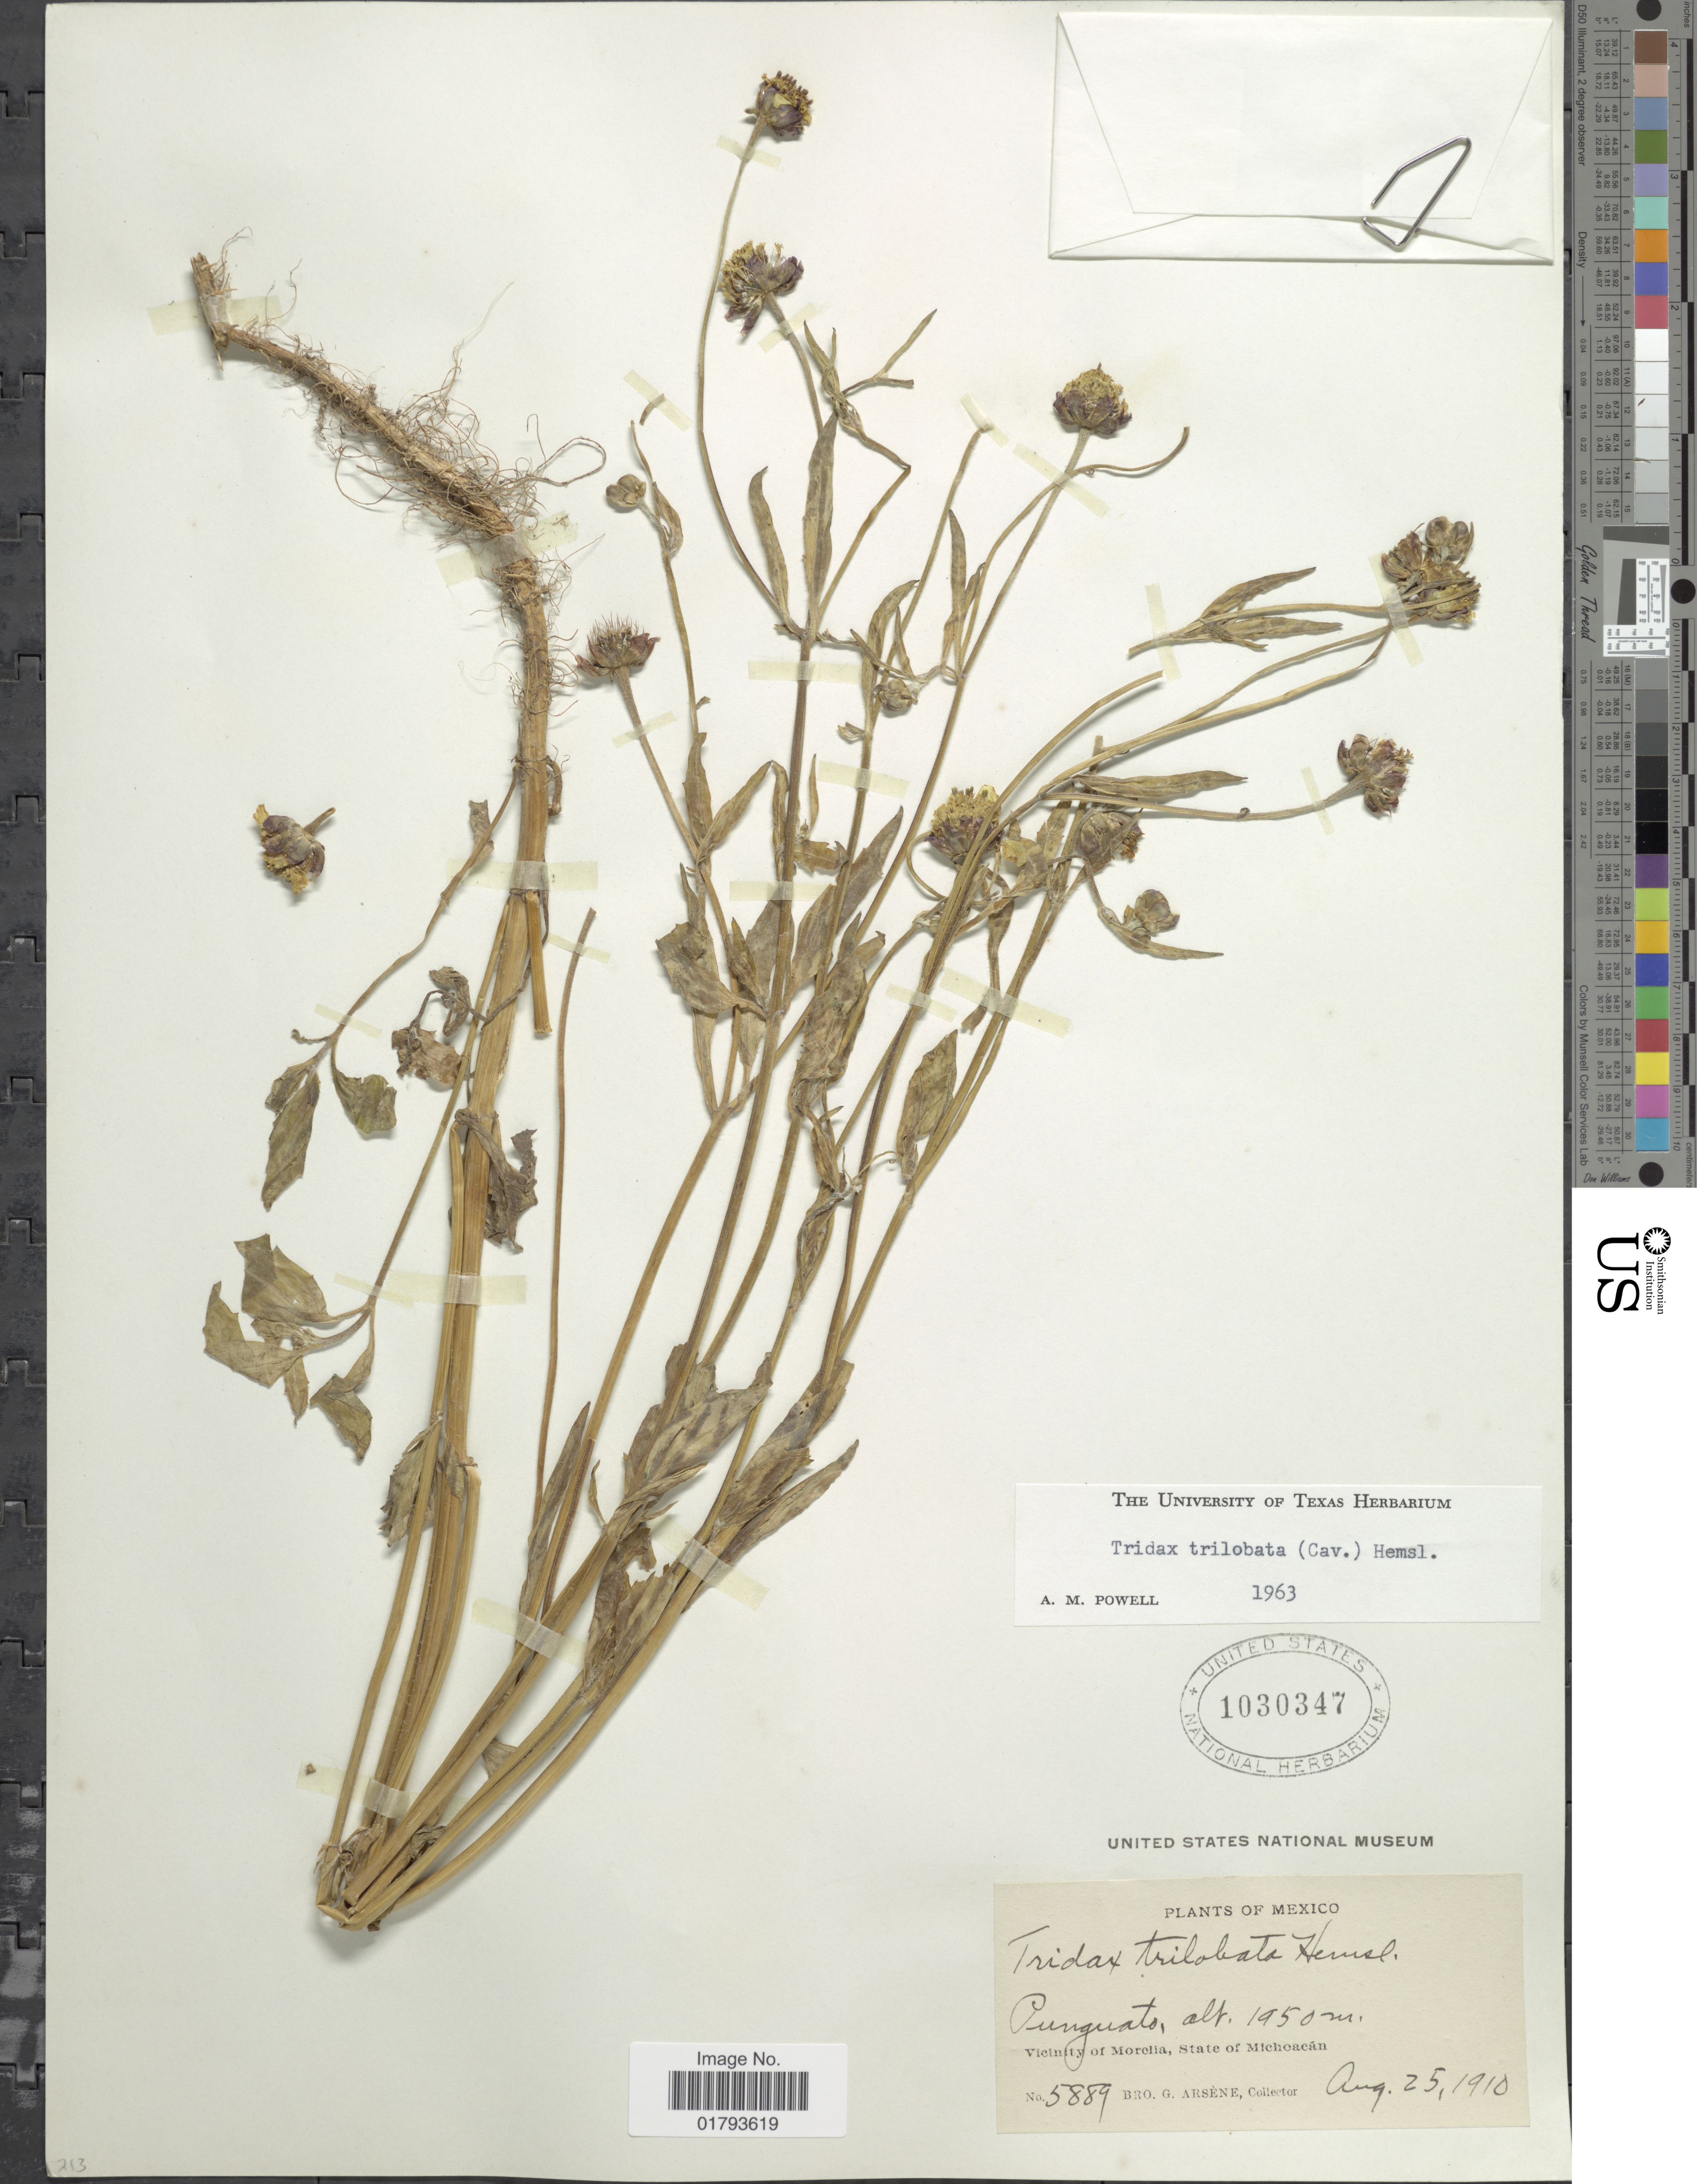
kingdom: Plantae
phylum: Tracheophyta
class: Magnoliopsida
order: Asterales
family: Asteraceae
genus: Tridax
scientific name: Tridax trilobata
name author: (Cav.) Hemsl.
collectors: Bro. G. Arsène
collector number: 5889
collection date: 1910-08-25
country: Mexico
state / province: Michoacán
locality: Punguato, Vicinity of Morelia. State of Michoacan.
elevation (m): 1950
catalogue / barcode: US 1030347